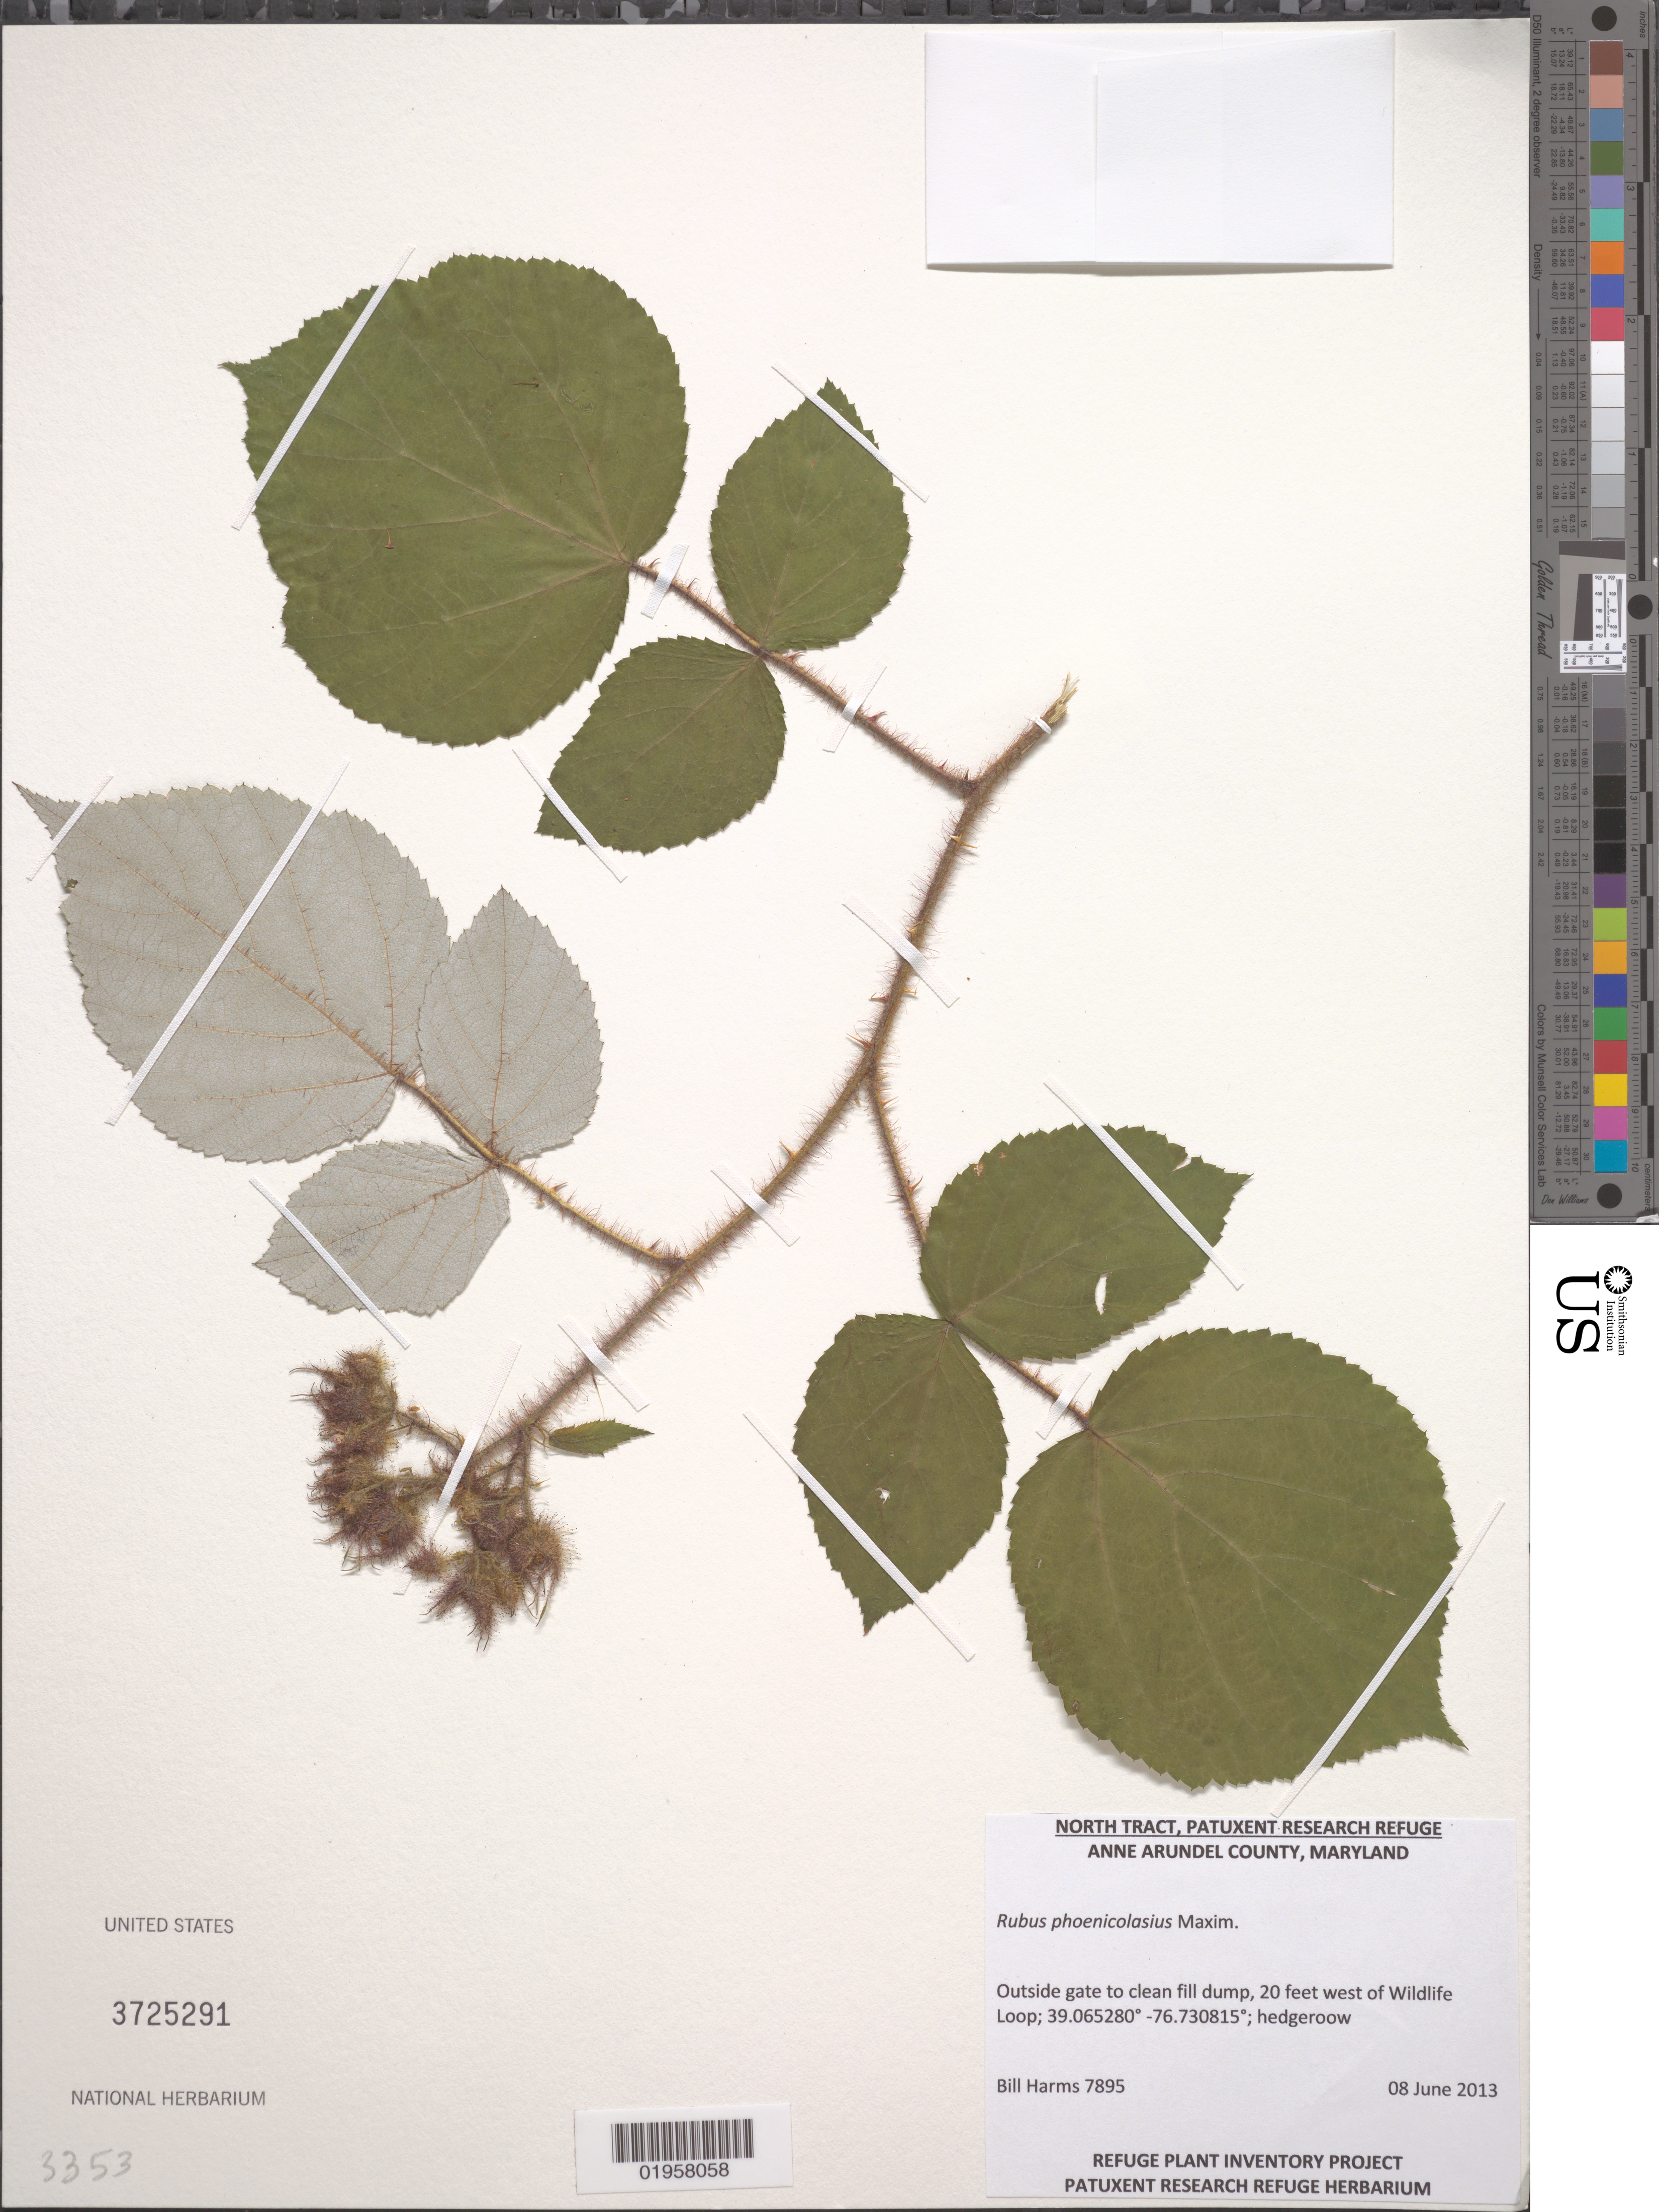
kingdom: Plantae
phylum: Tracheophyta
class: Magnoliopsida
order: Rosales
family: Rosaceae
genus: Rubus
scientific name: Rubus phoenicolasius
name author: Maxim.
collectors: B. Harms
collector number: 7895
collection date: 2013-06-08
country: United States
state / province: Maryland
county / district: Anne Arundel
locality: Patuxent Research Refuge, North Tract. Outside gate to clean fill dump, 20 feet W of Wildlife Loop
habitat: Hedgerow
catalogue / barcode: US 3725291